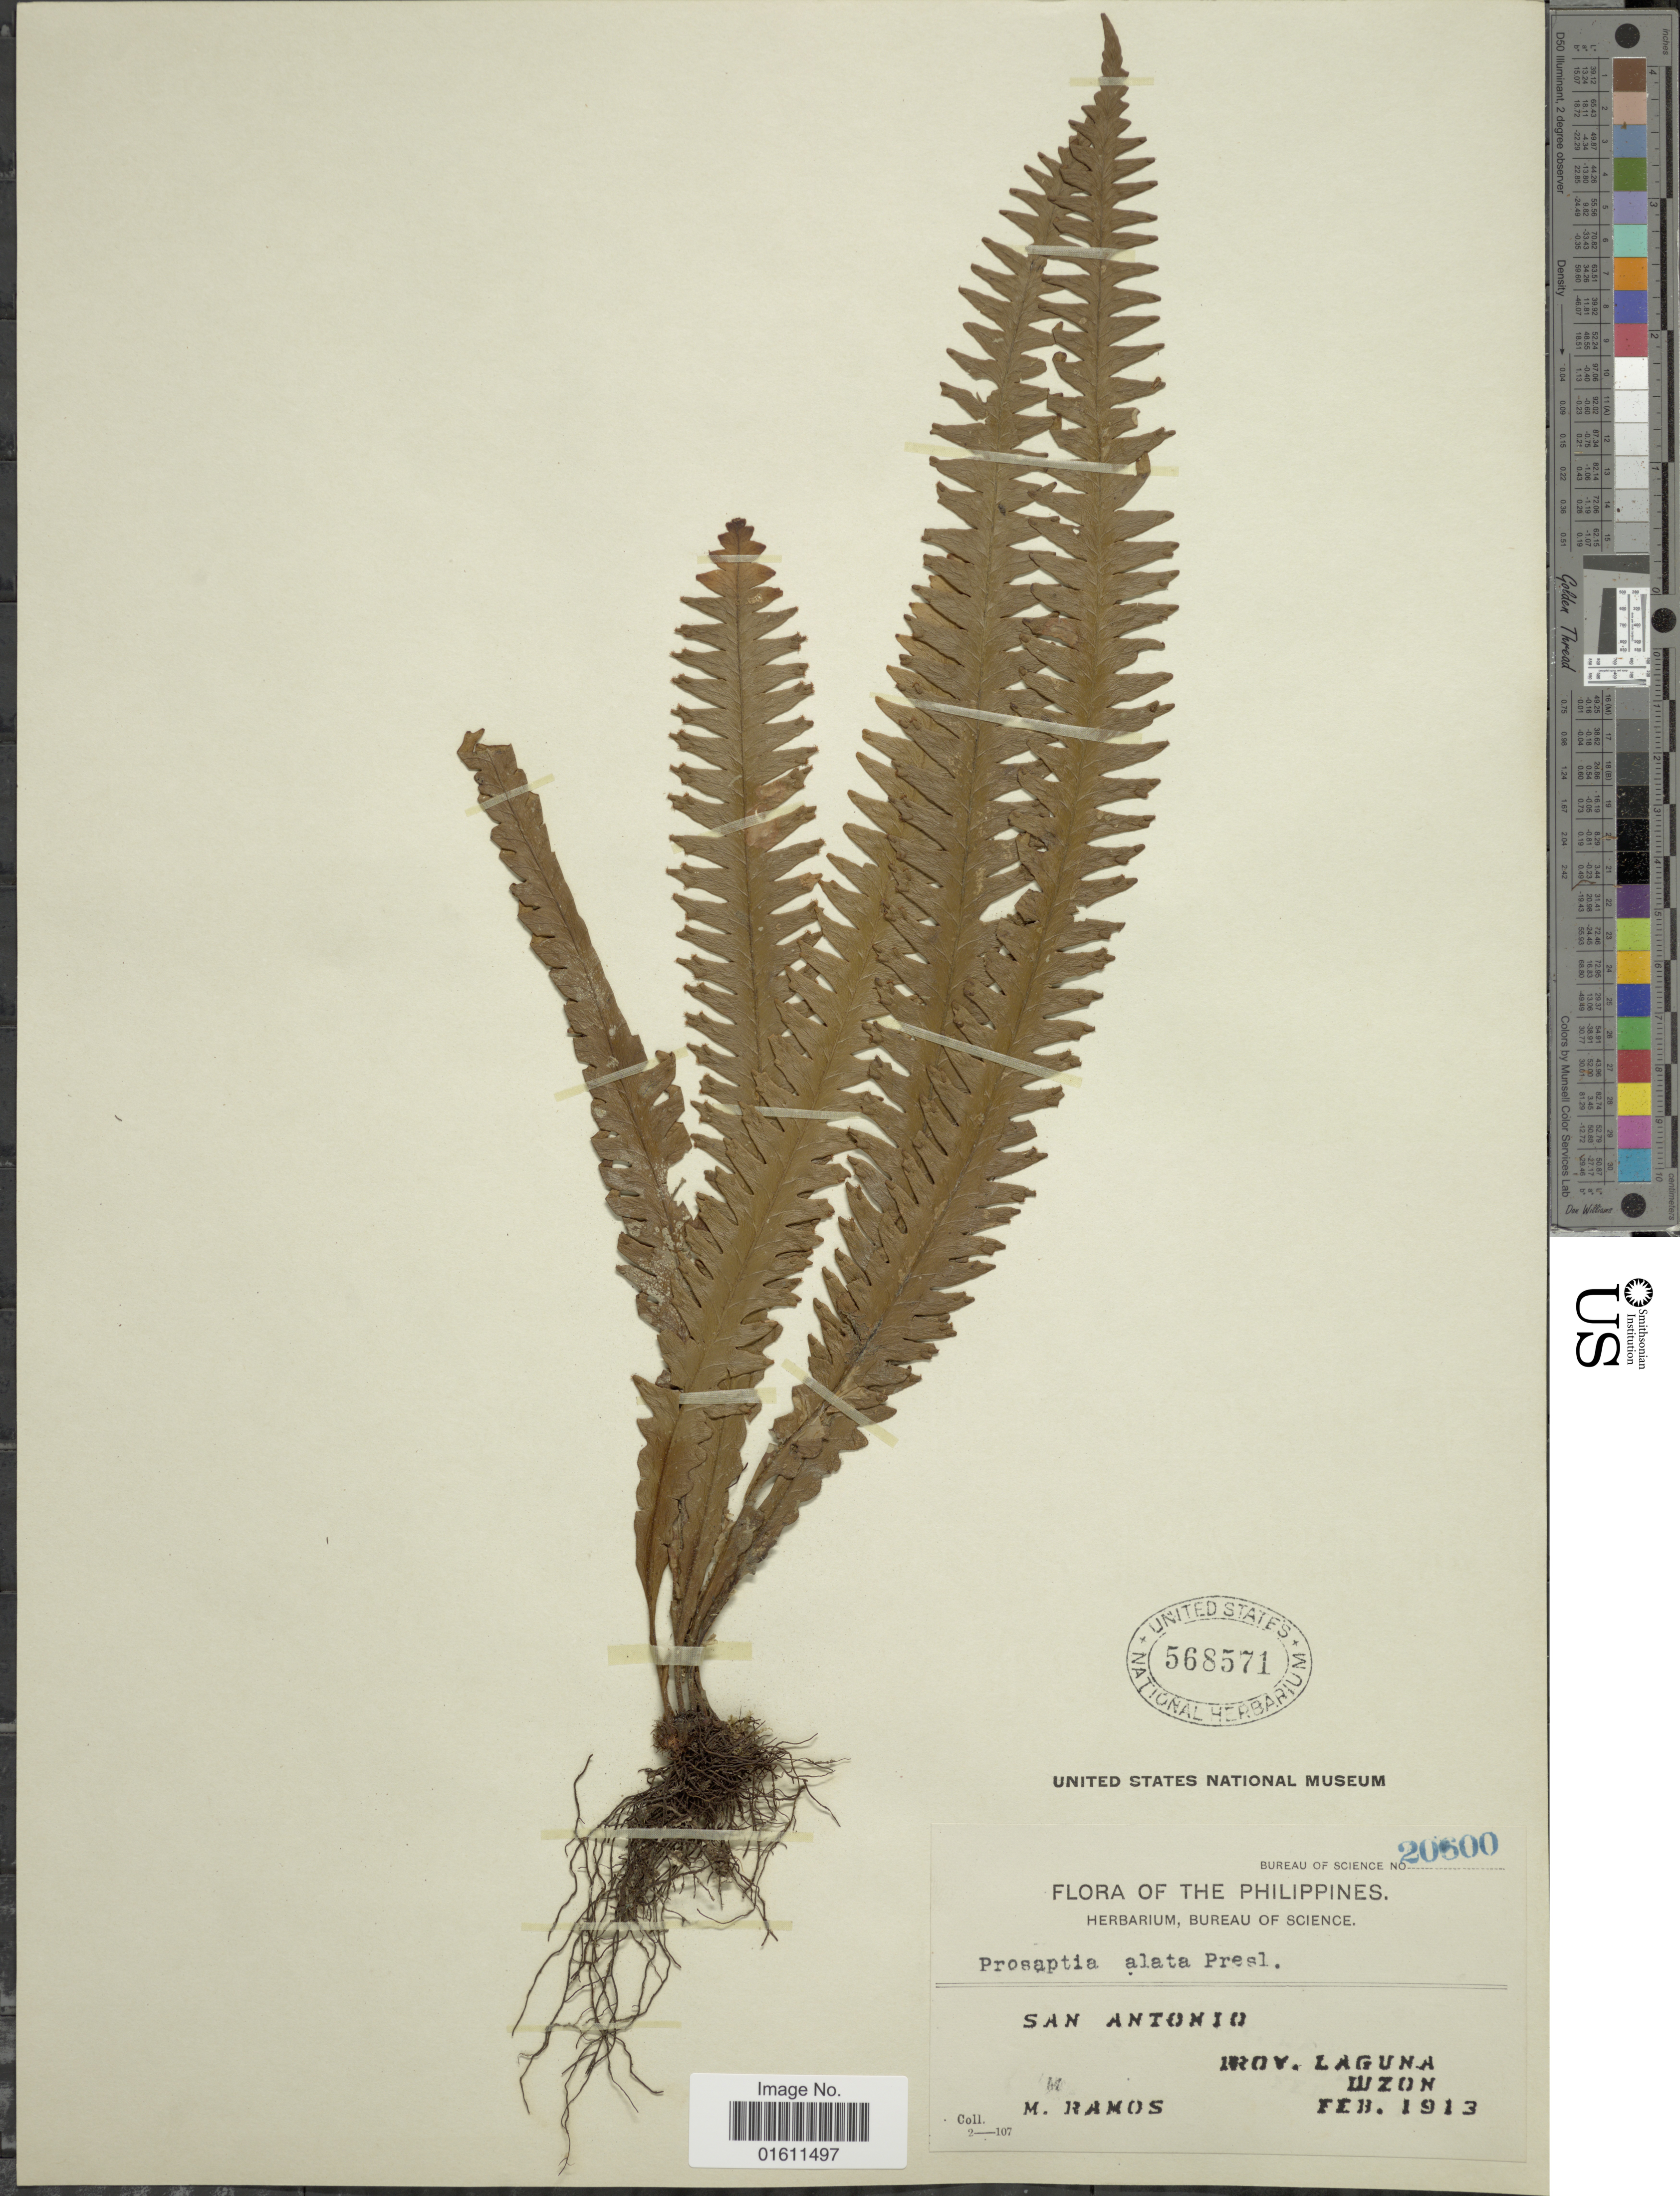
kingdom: Plantae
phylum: Tracheophyta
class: Polypodiopsida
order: Polypodiales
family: Polypodiaceae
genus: Prosaptia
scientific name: Prosaptia alata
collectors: M. Ramos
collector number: Bureau of Science 20600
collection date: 1913-02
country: Philippines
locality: San Antonio, Prov. Laguna, Luzon.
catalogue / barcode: US 568571